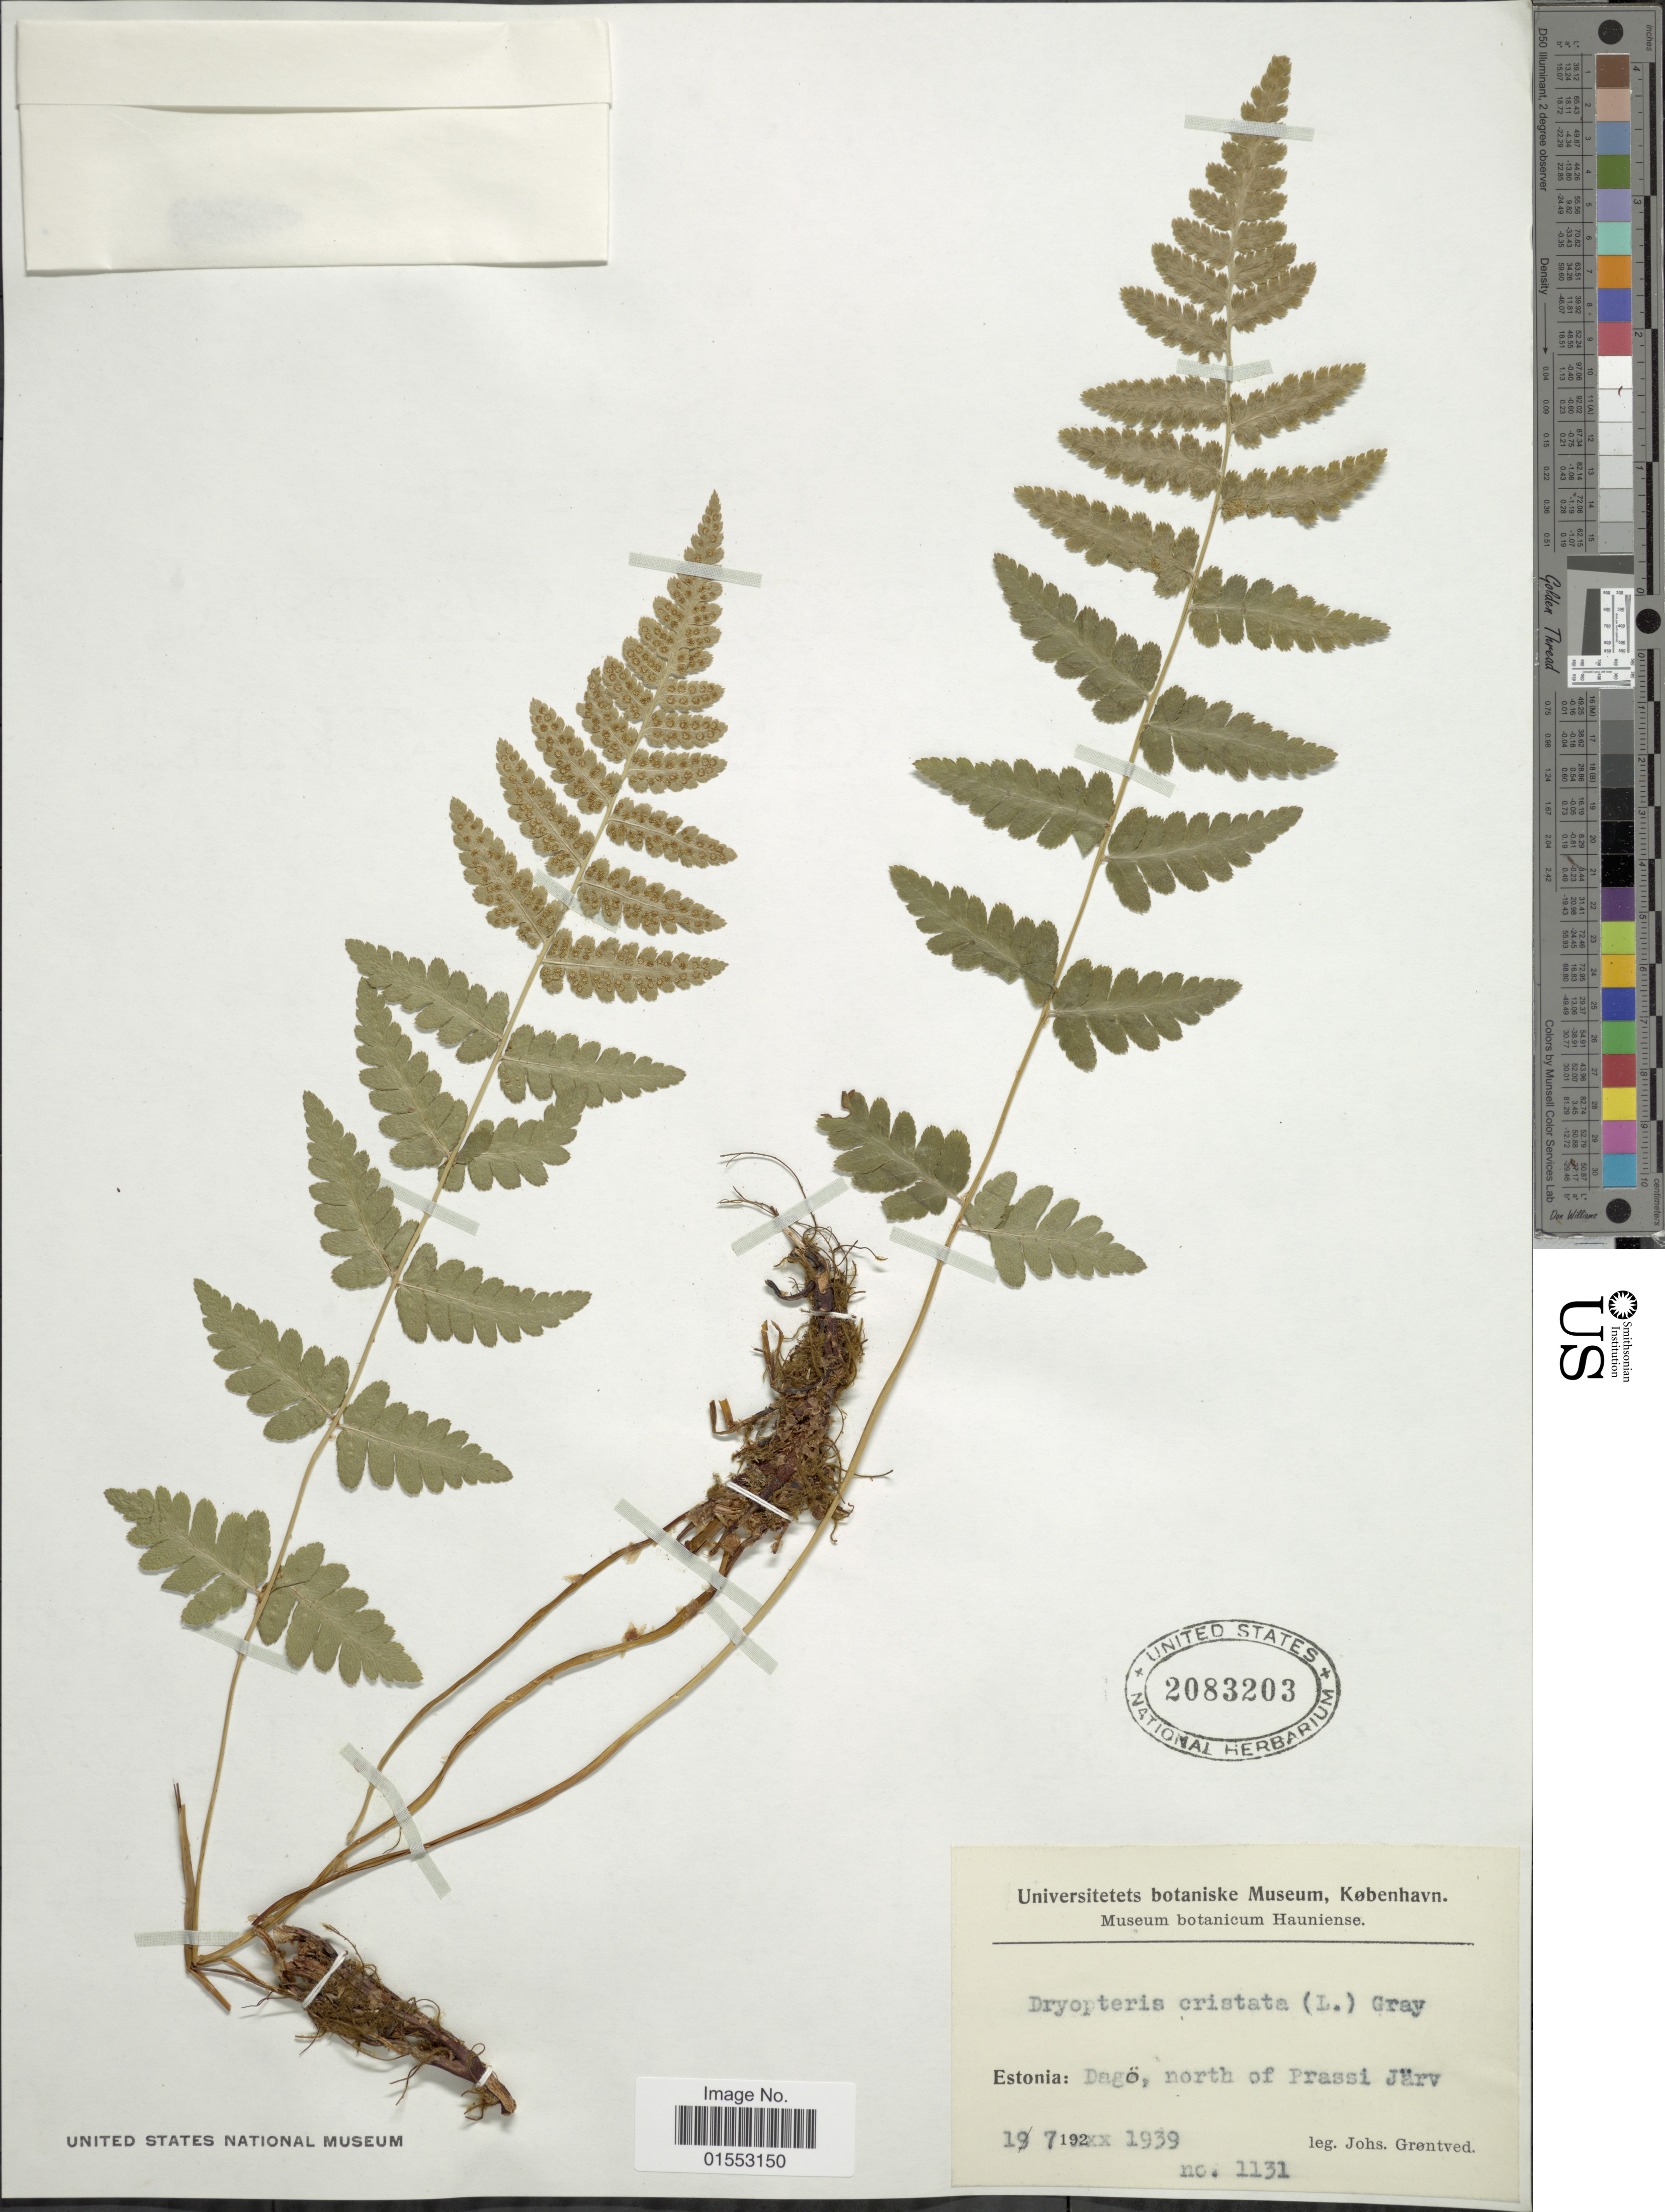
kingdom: Plantae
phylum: Tracheophyta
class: Polypodiopsida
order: Polypodiales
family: Dryopteridaceae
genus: Dryopteris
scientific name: Dryopteris cristata var. spinulosa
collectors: J. Grontved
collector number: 1131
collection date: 1939-07-01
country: Estonia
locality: Estonia: Dago, north of Prassi Jarv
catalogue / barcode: US 2083203